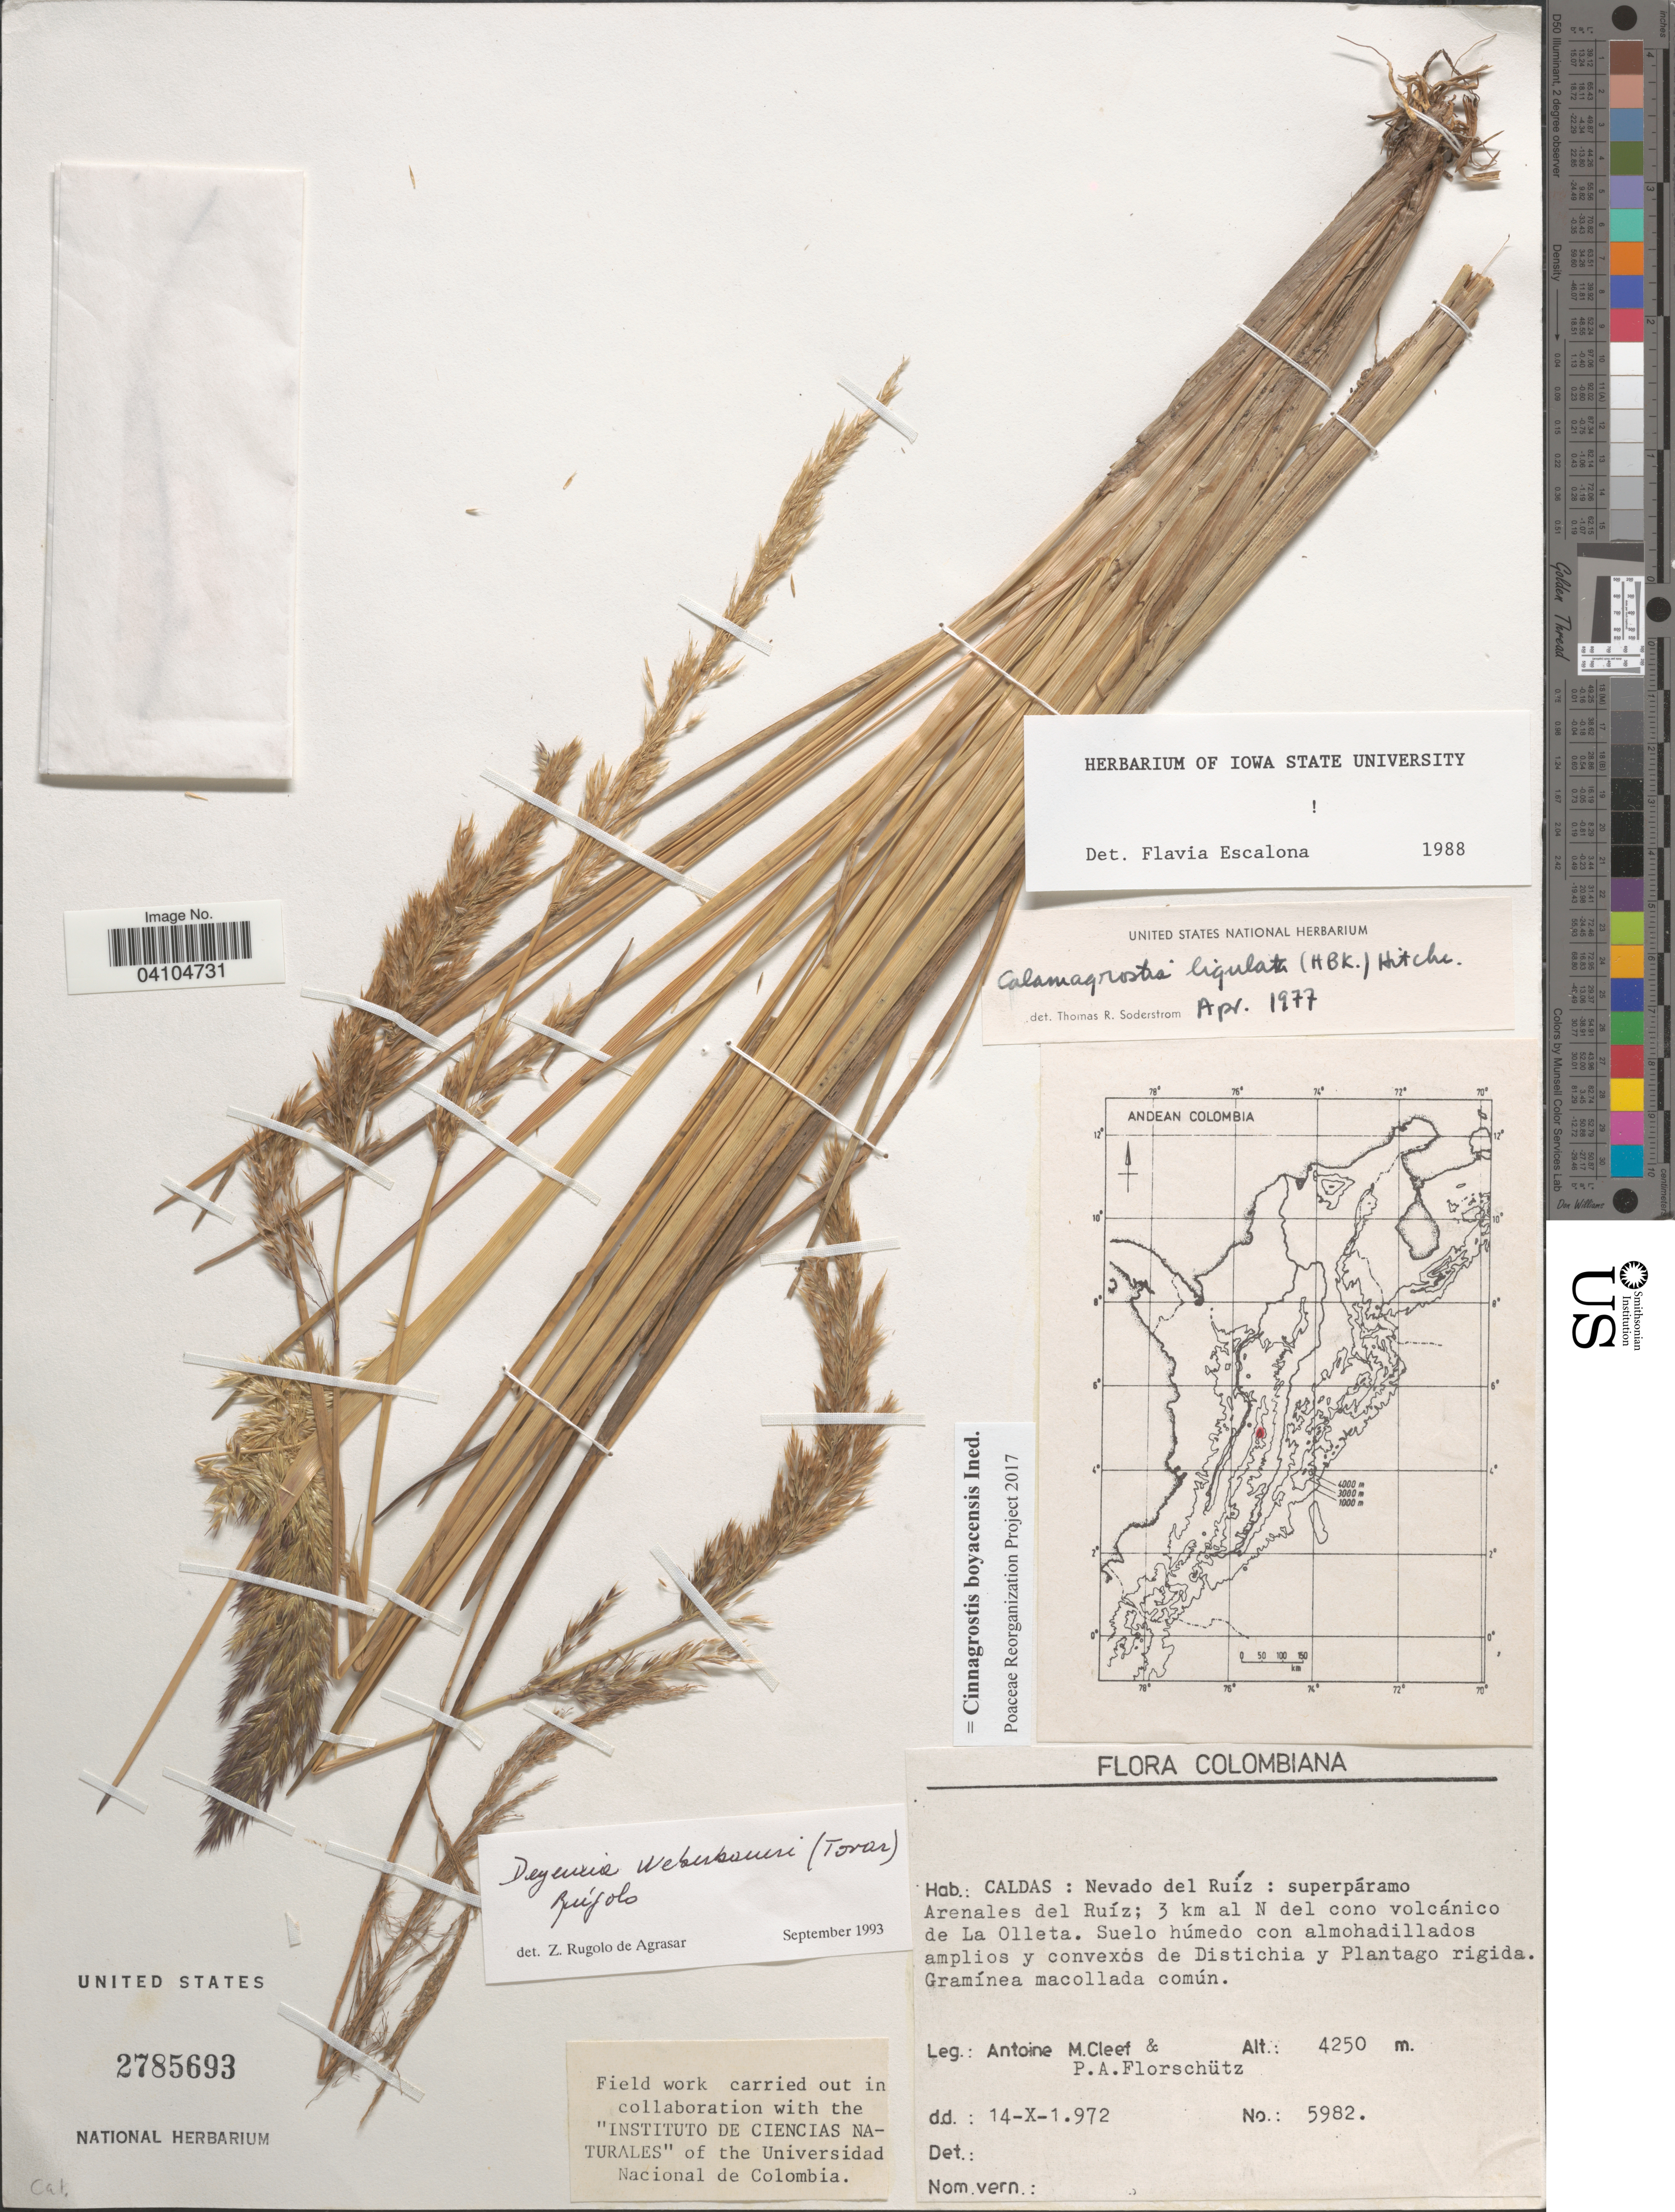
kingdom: Plantae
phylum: Tracheophyta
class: Liliopsida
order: Poales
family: Poaceae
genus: Deschampsia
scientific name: Deschampsia boyacensis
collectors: A. M. Cleef & P. Florschütz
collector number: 5982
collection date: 1972-10-14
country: Colombia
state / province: Caldas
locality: Nevado del Ruíz: superpáramo Arenales del Ruíz; 3 km al N del cono volcánico de La Olleta.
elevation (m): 4250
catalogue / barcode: US 2785693